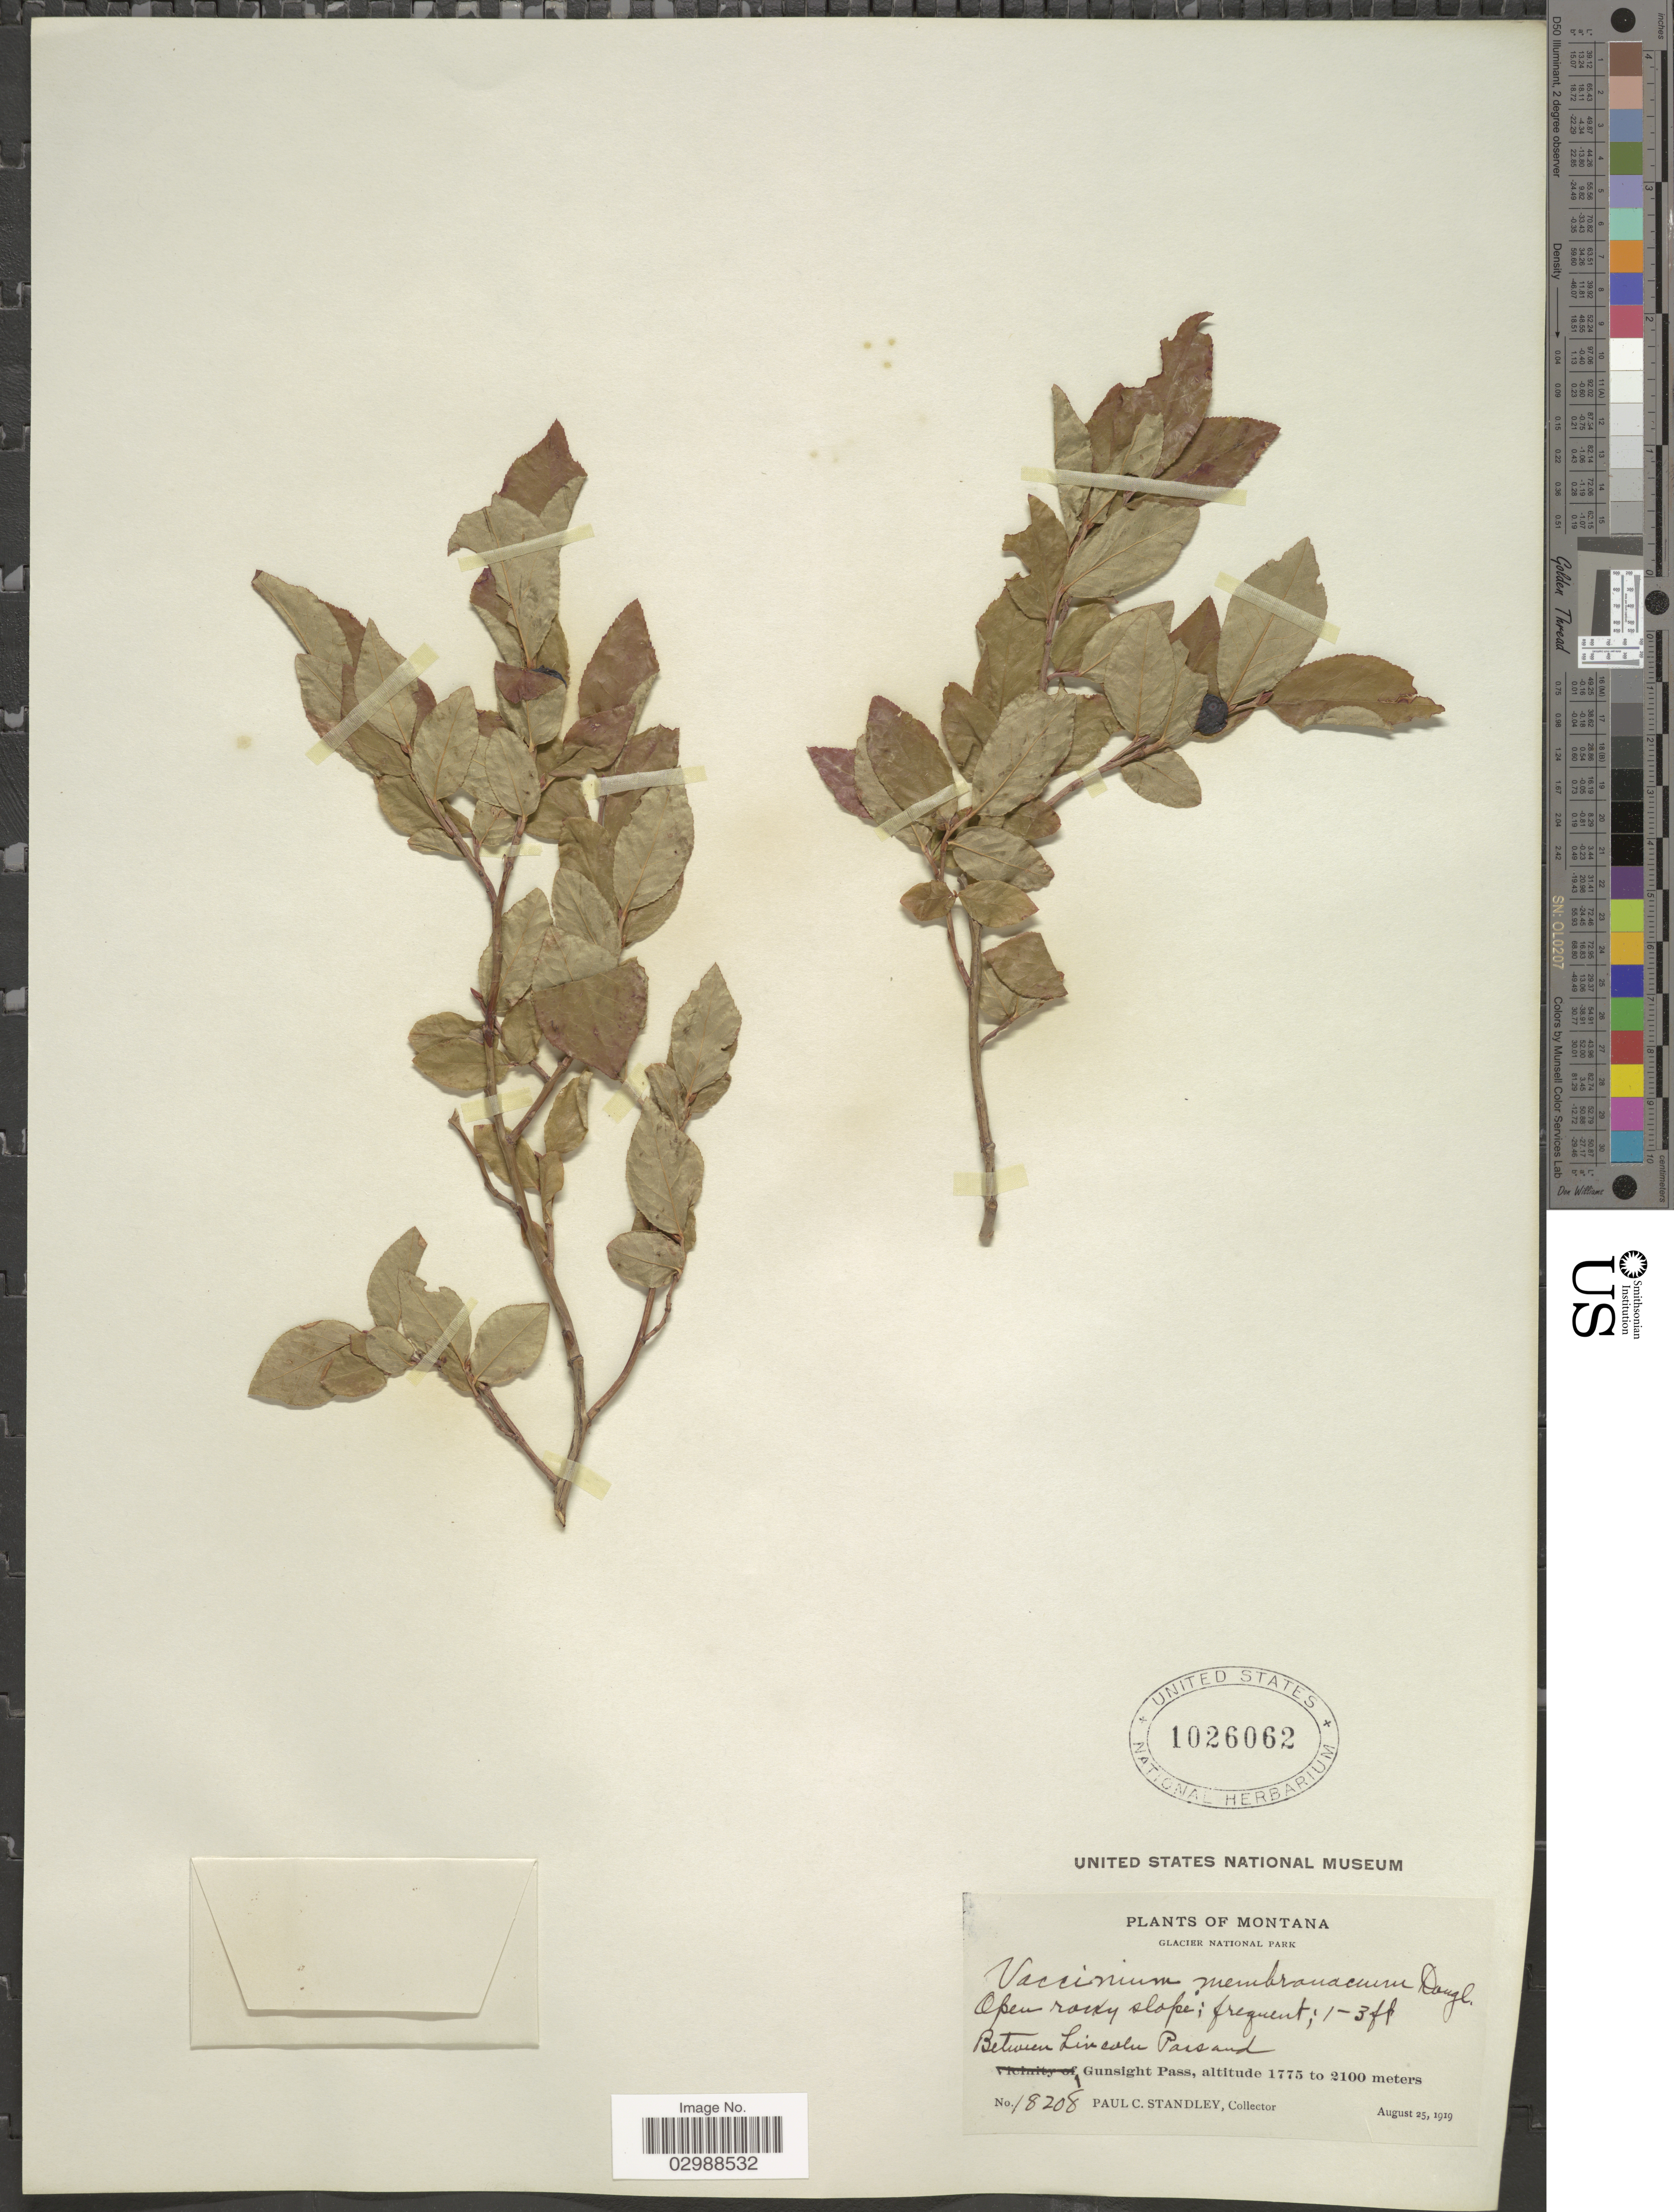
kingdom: Plantae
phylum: Tracheophyta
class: Magnoliopsida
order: Ericales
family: Ericaceae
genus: Vaccinium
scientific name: Vaccinium membranaceum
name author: Douglas ex Torr.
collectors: P. C. Standley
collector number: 18208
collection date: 1919-08-25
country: United States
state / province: Montana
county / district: Glacier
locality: Glacier National Park, Between Lincoln Pass and Gunsight Pass.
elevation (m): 1775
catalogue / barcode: US 1026062